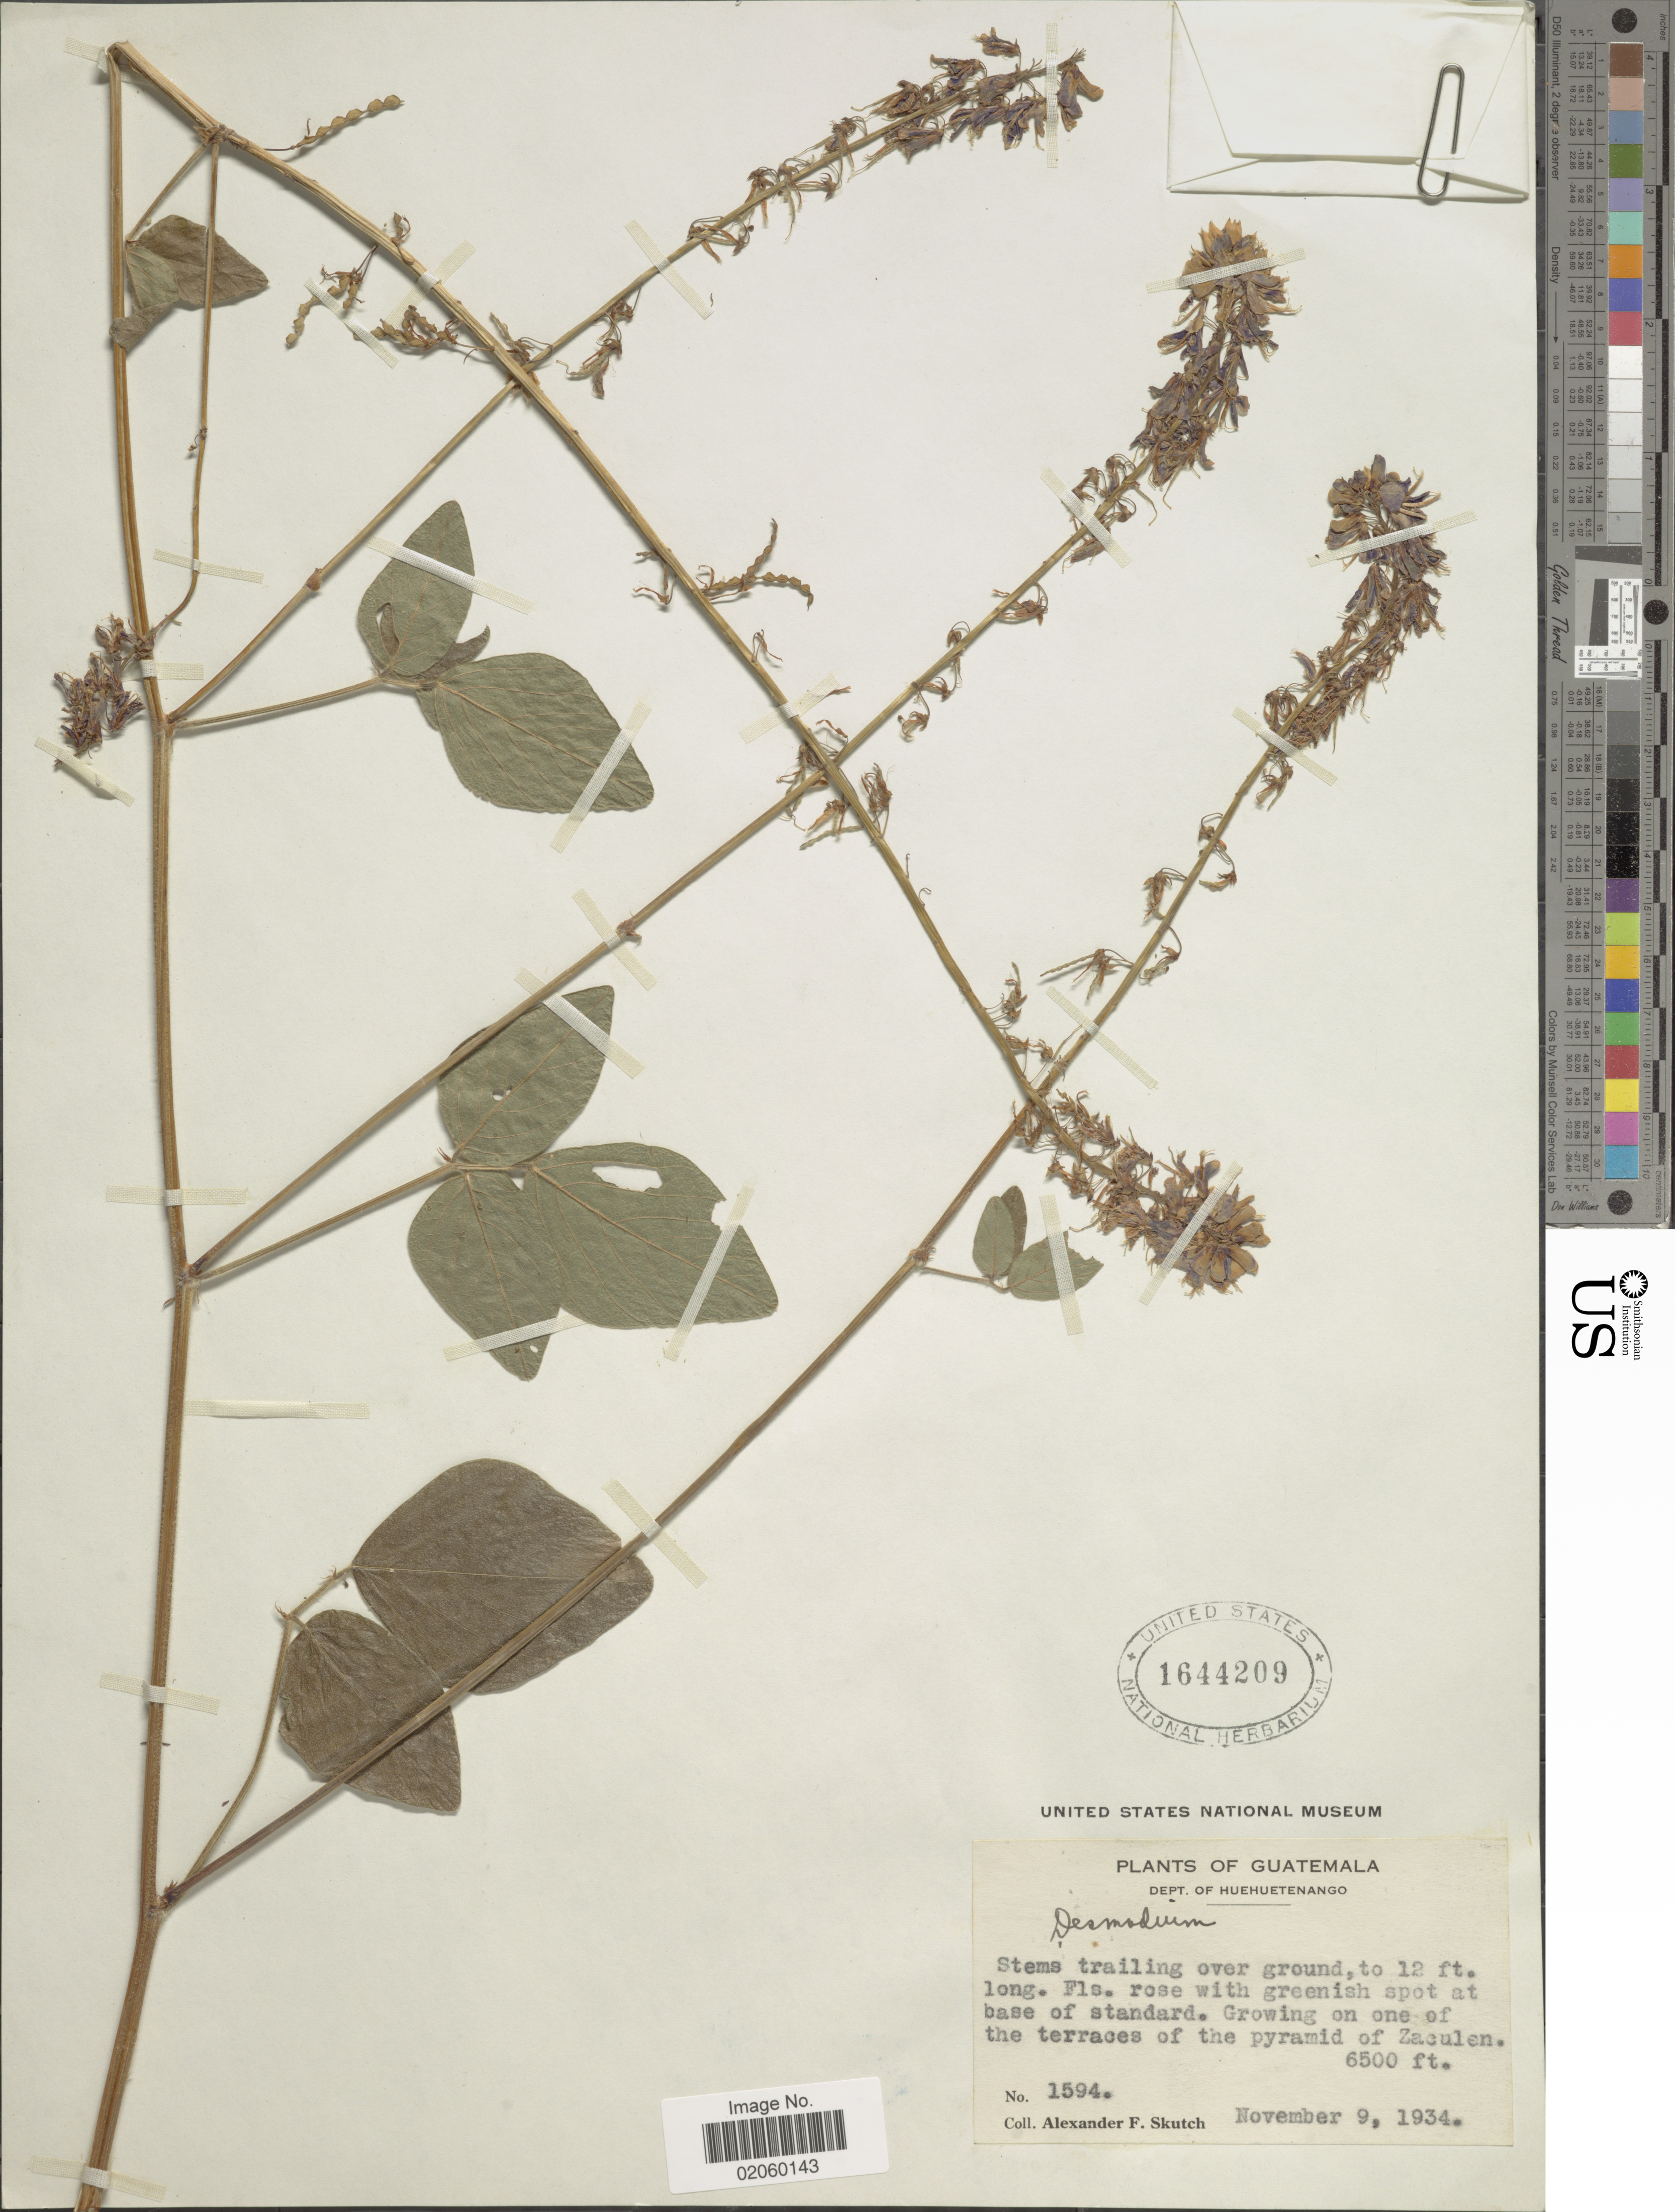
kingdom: Plantae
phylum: Tracheophyta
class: Magnoliopsida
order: Fabales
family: Fabaceae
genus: Desmodium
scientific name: Desmodium sp.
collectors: A. F. Skutch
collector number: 1594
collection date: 1934-11-09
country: Guatemala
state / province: Huehuetenango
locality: Growing on one of the terraces of the pyramid of Zaculen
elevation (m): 1981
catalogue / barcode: US 1644209